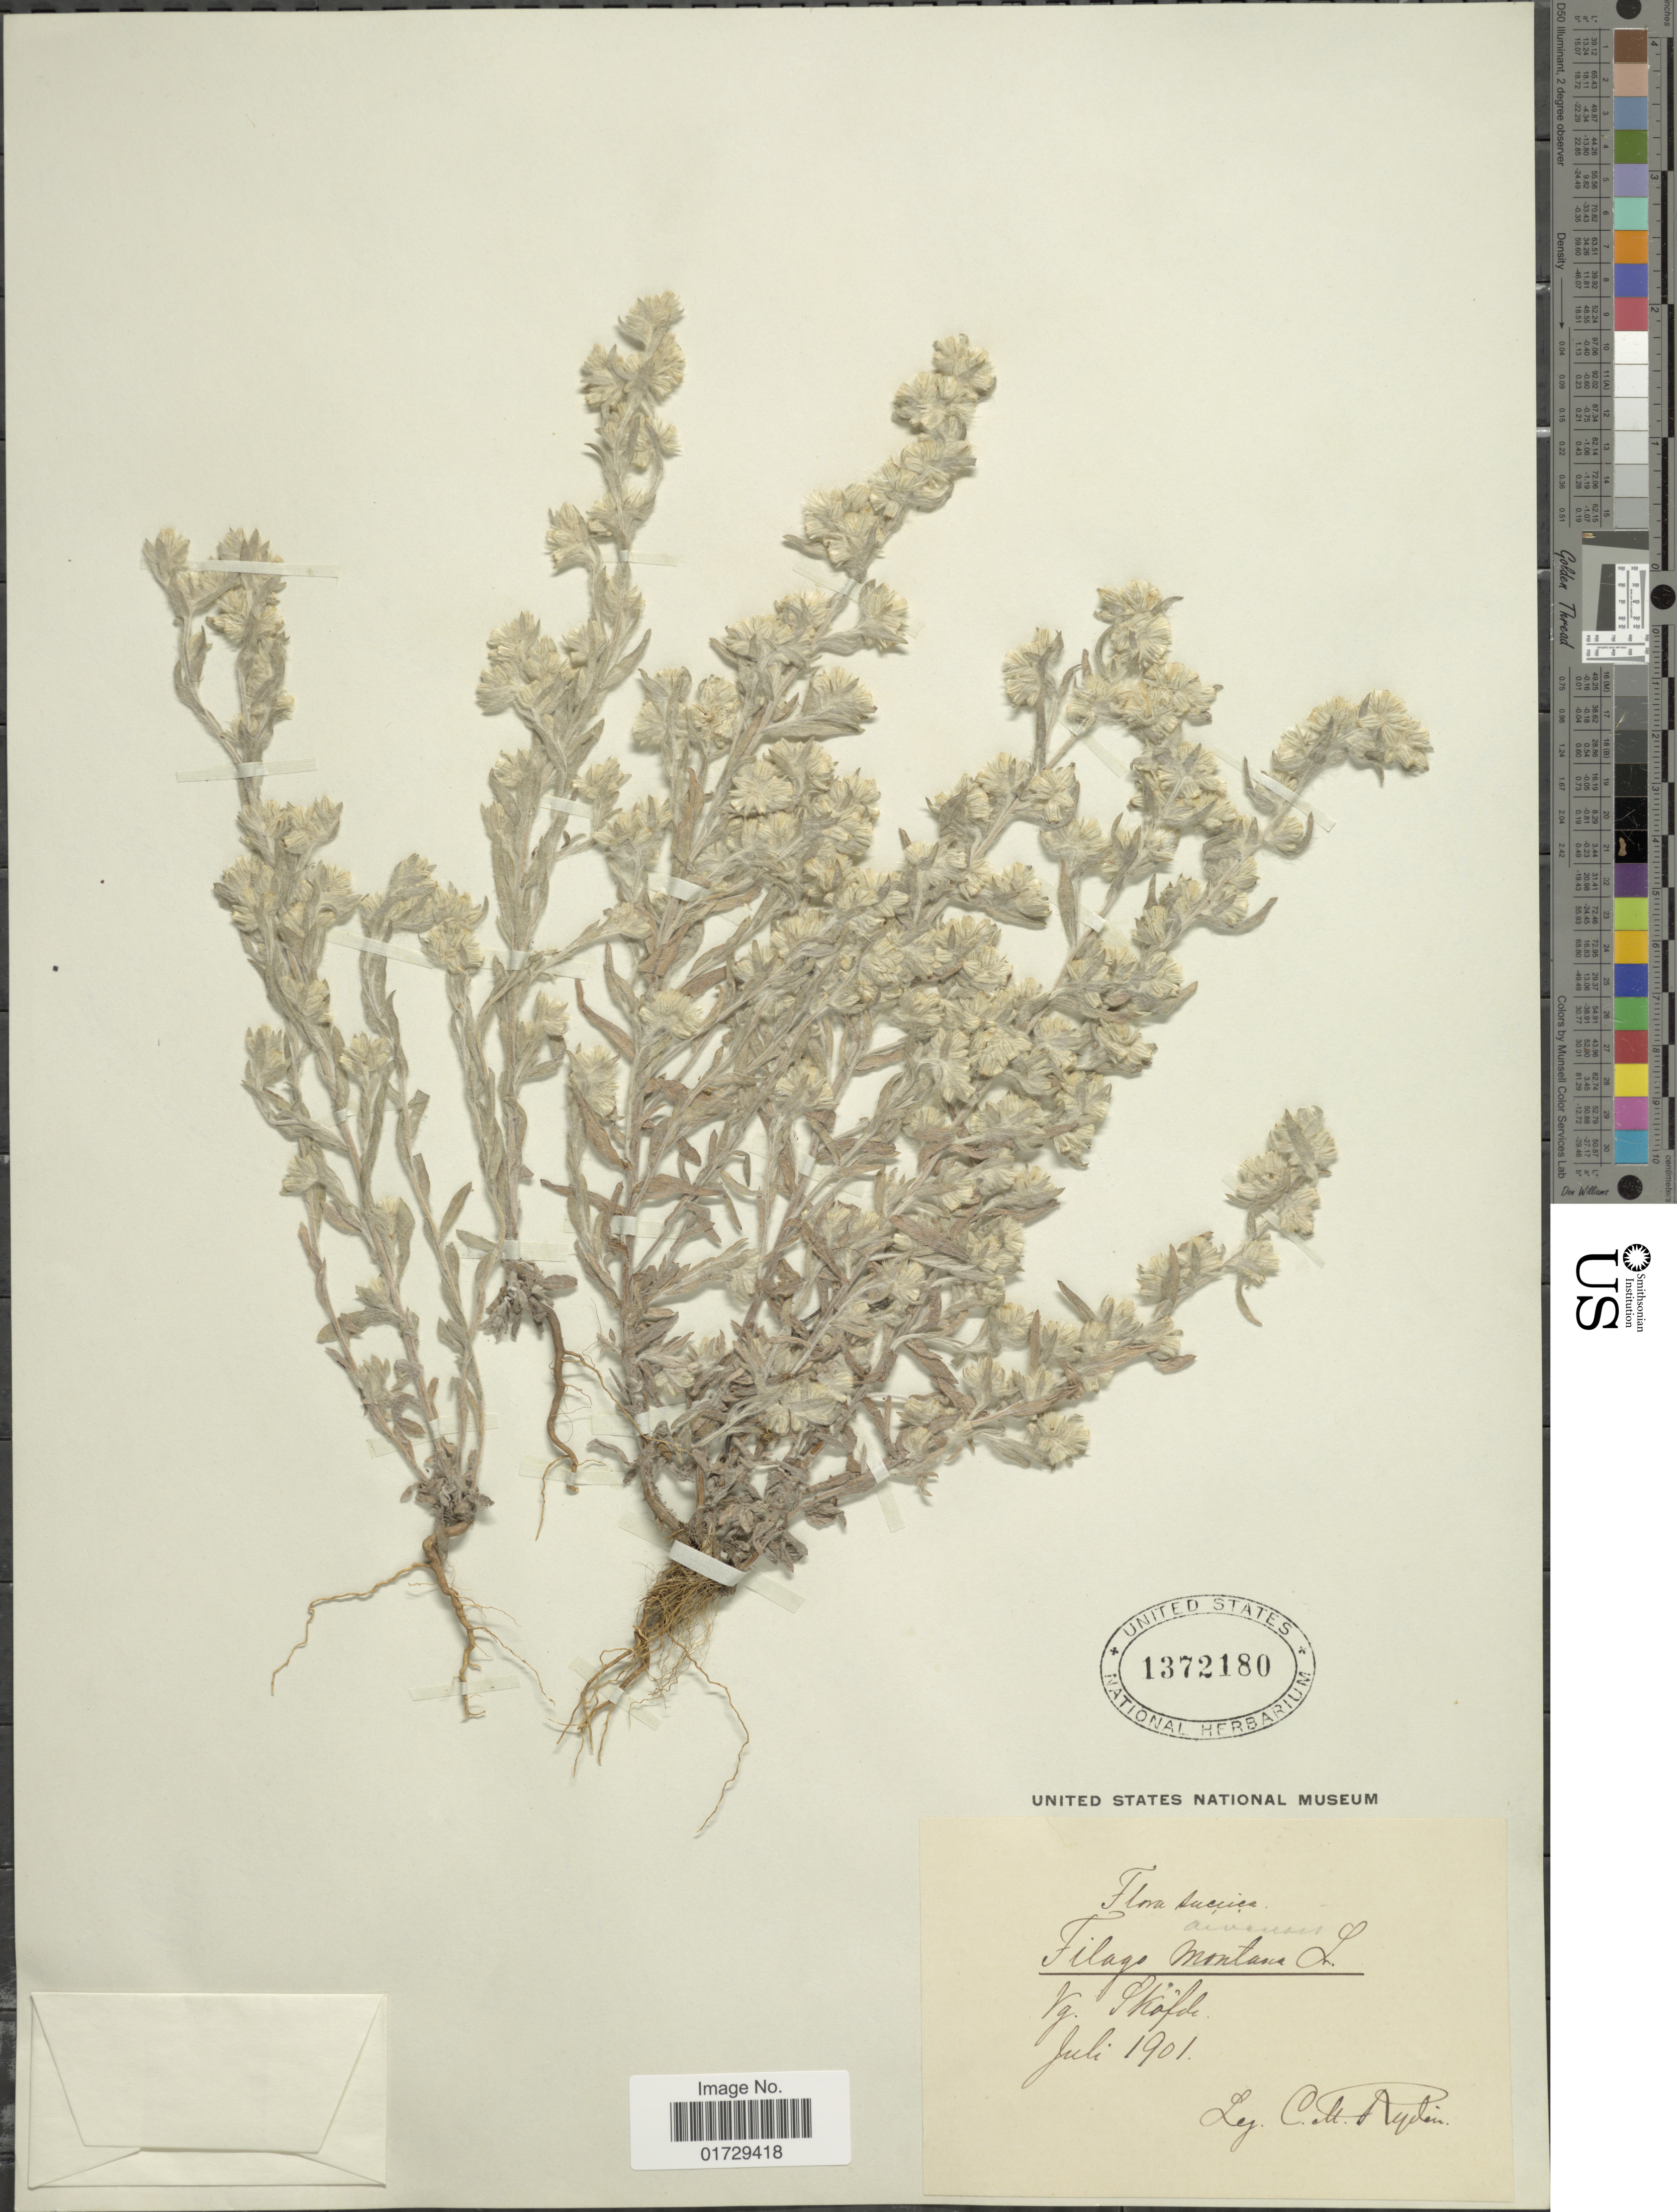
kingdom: Plantae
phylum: Tracheophyta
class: Magnoliopsida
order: Asterales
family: Asteraceae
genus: Filago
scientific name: Filago arvensis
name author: L.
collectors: C. Rydén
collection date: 1901-07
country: Sweden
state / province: Västra Götaland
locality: Sköfde [= Skövde]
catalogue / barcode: US 1372180